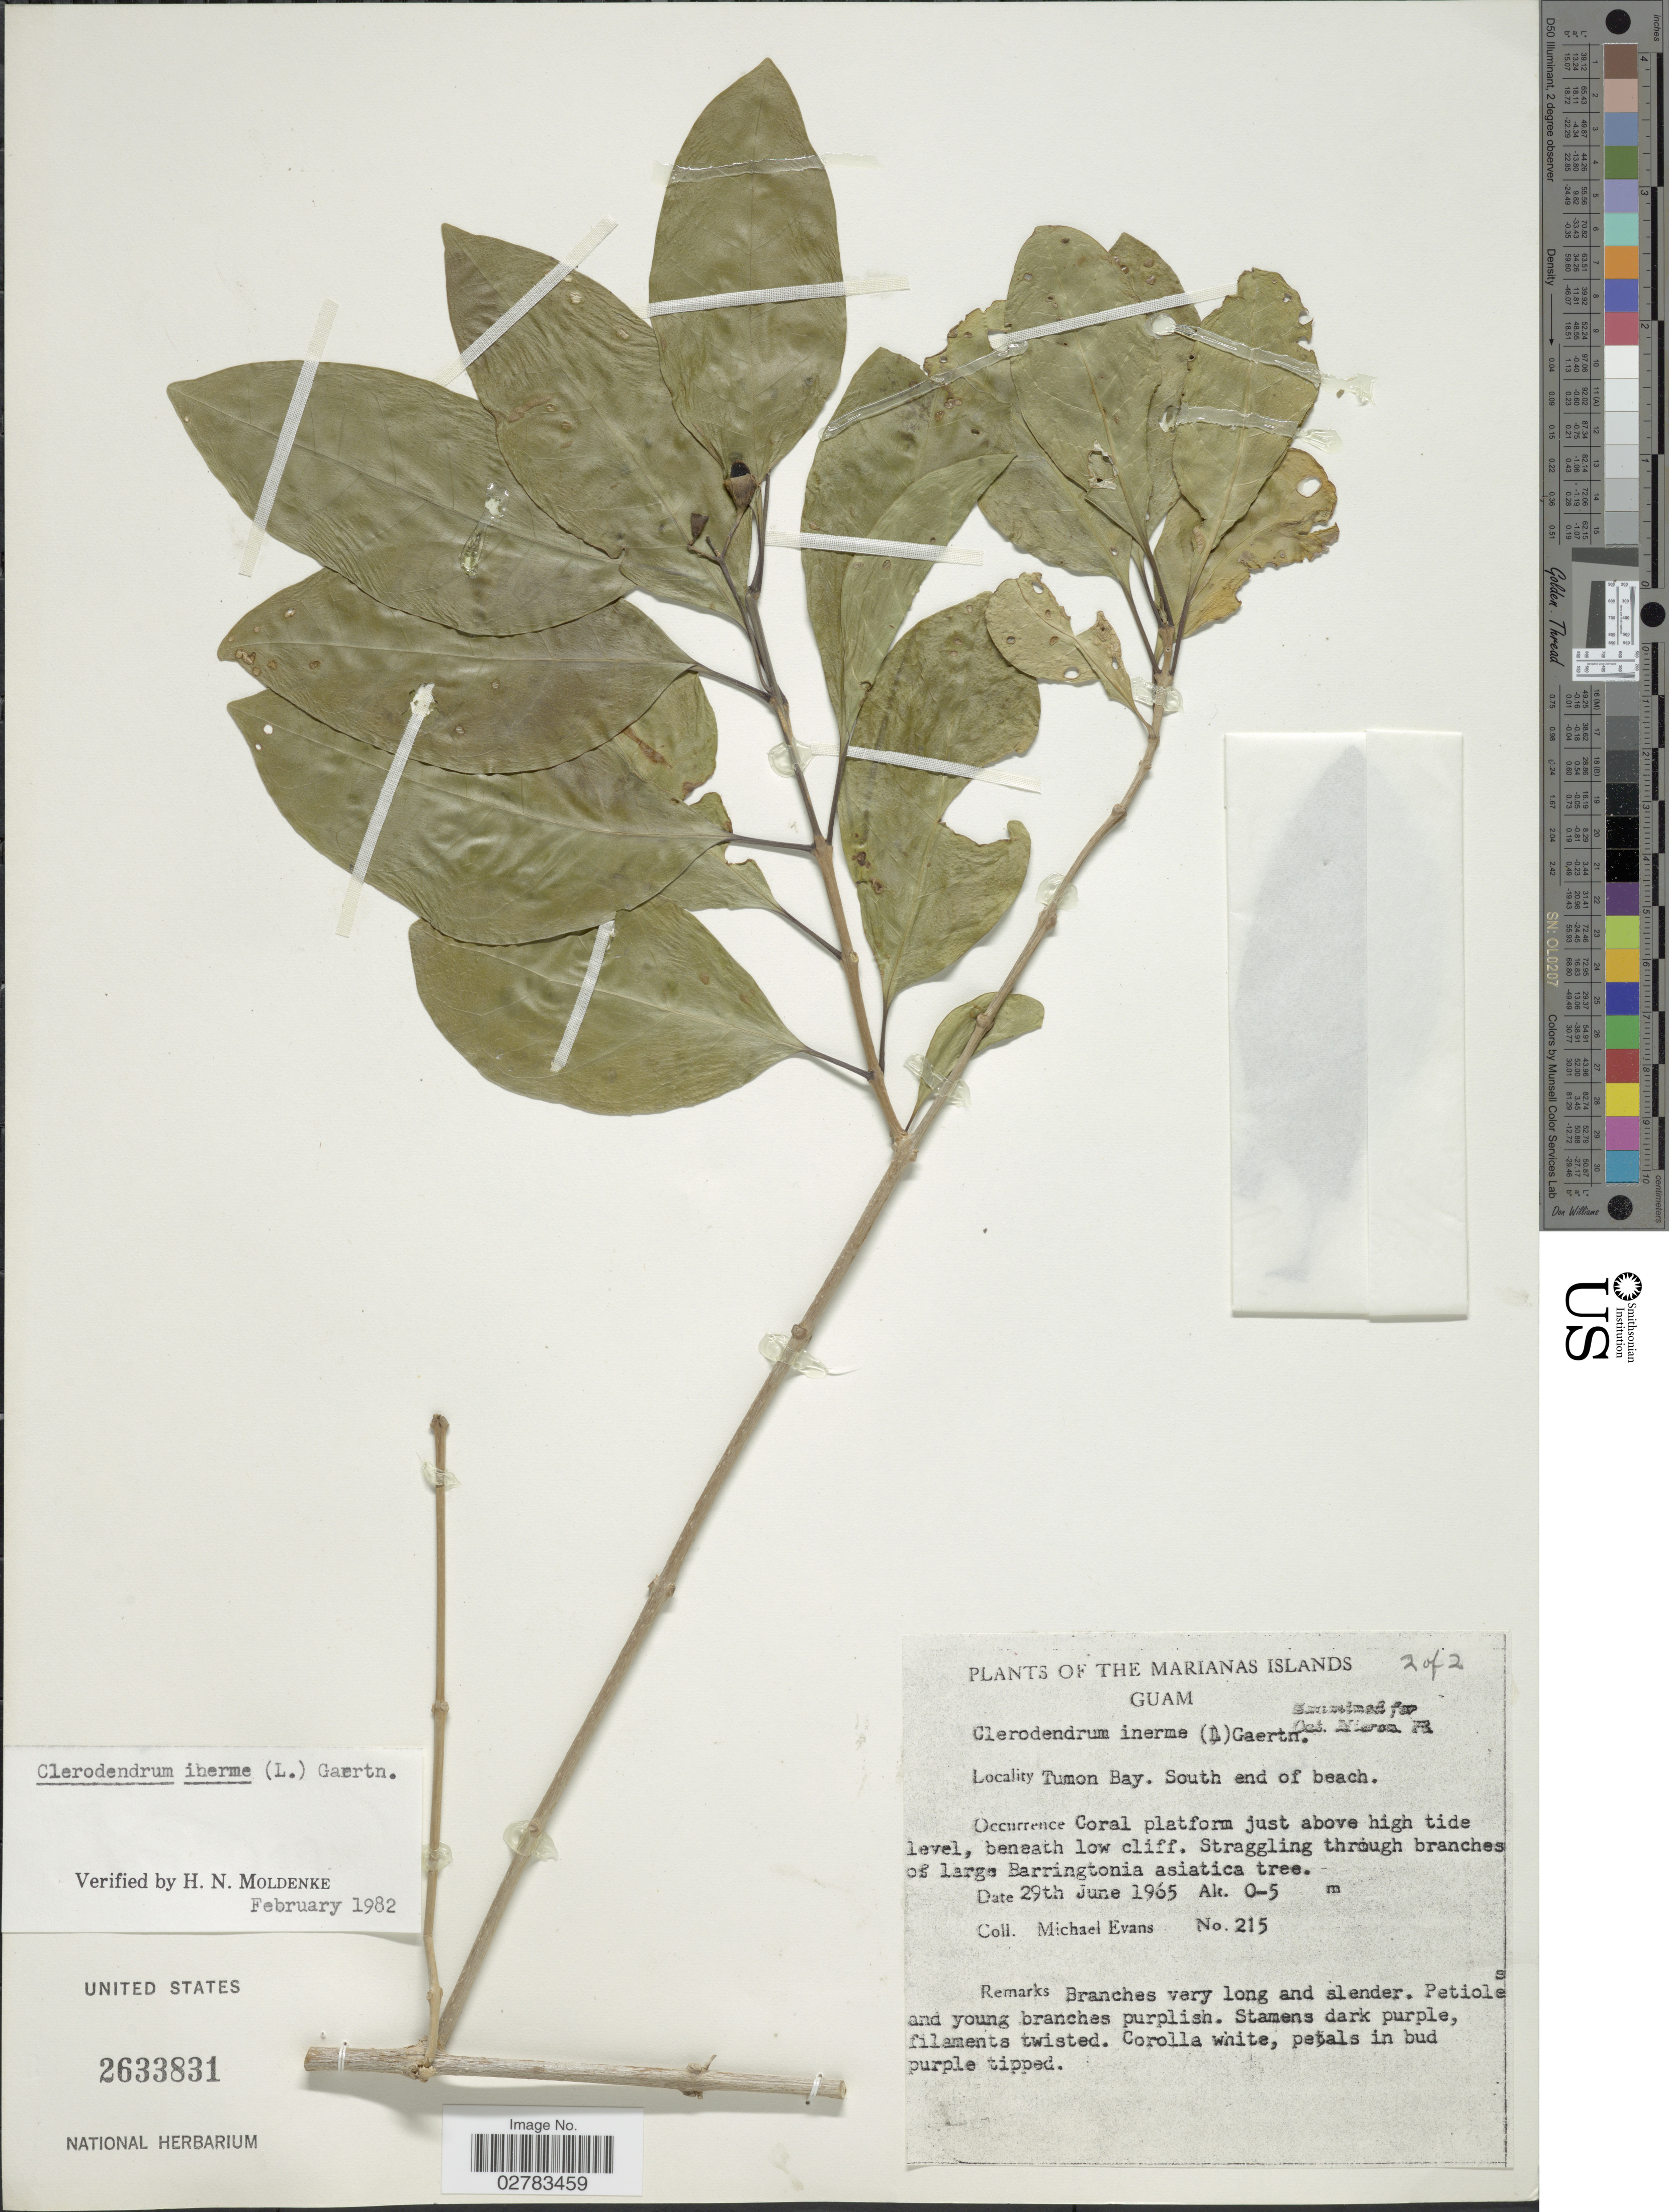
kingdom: Plantae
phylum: Tracheophyta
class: Magnoliopsida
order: Lamiales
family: Lamiaceae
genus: Clerodendrum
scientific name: Clerodendrum inerme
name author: (L.) Gaertn.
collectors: M. Evans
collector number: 215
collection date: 1965-06-29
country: Guam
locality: The Marianas Islands, Guam, Tumon Bay, South end of beach.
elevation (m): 0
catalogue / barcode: US 2633831